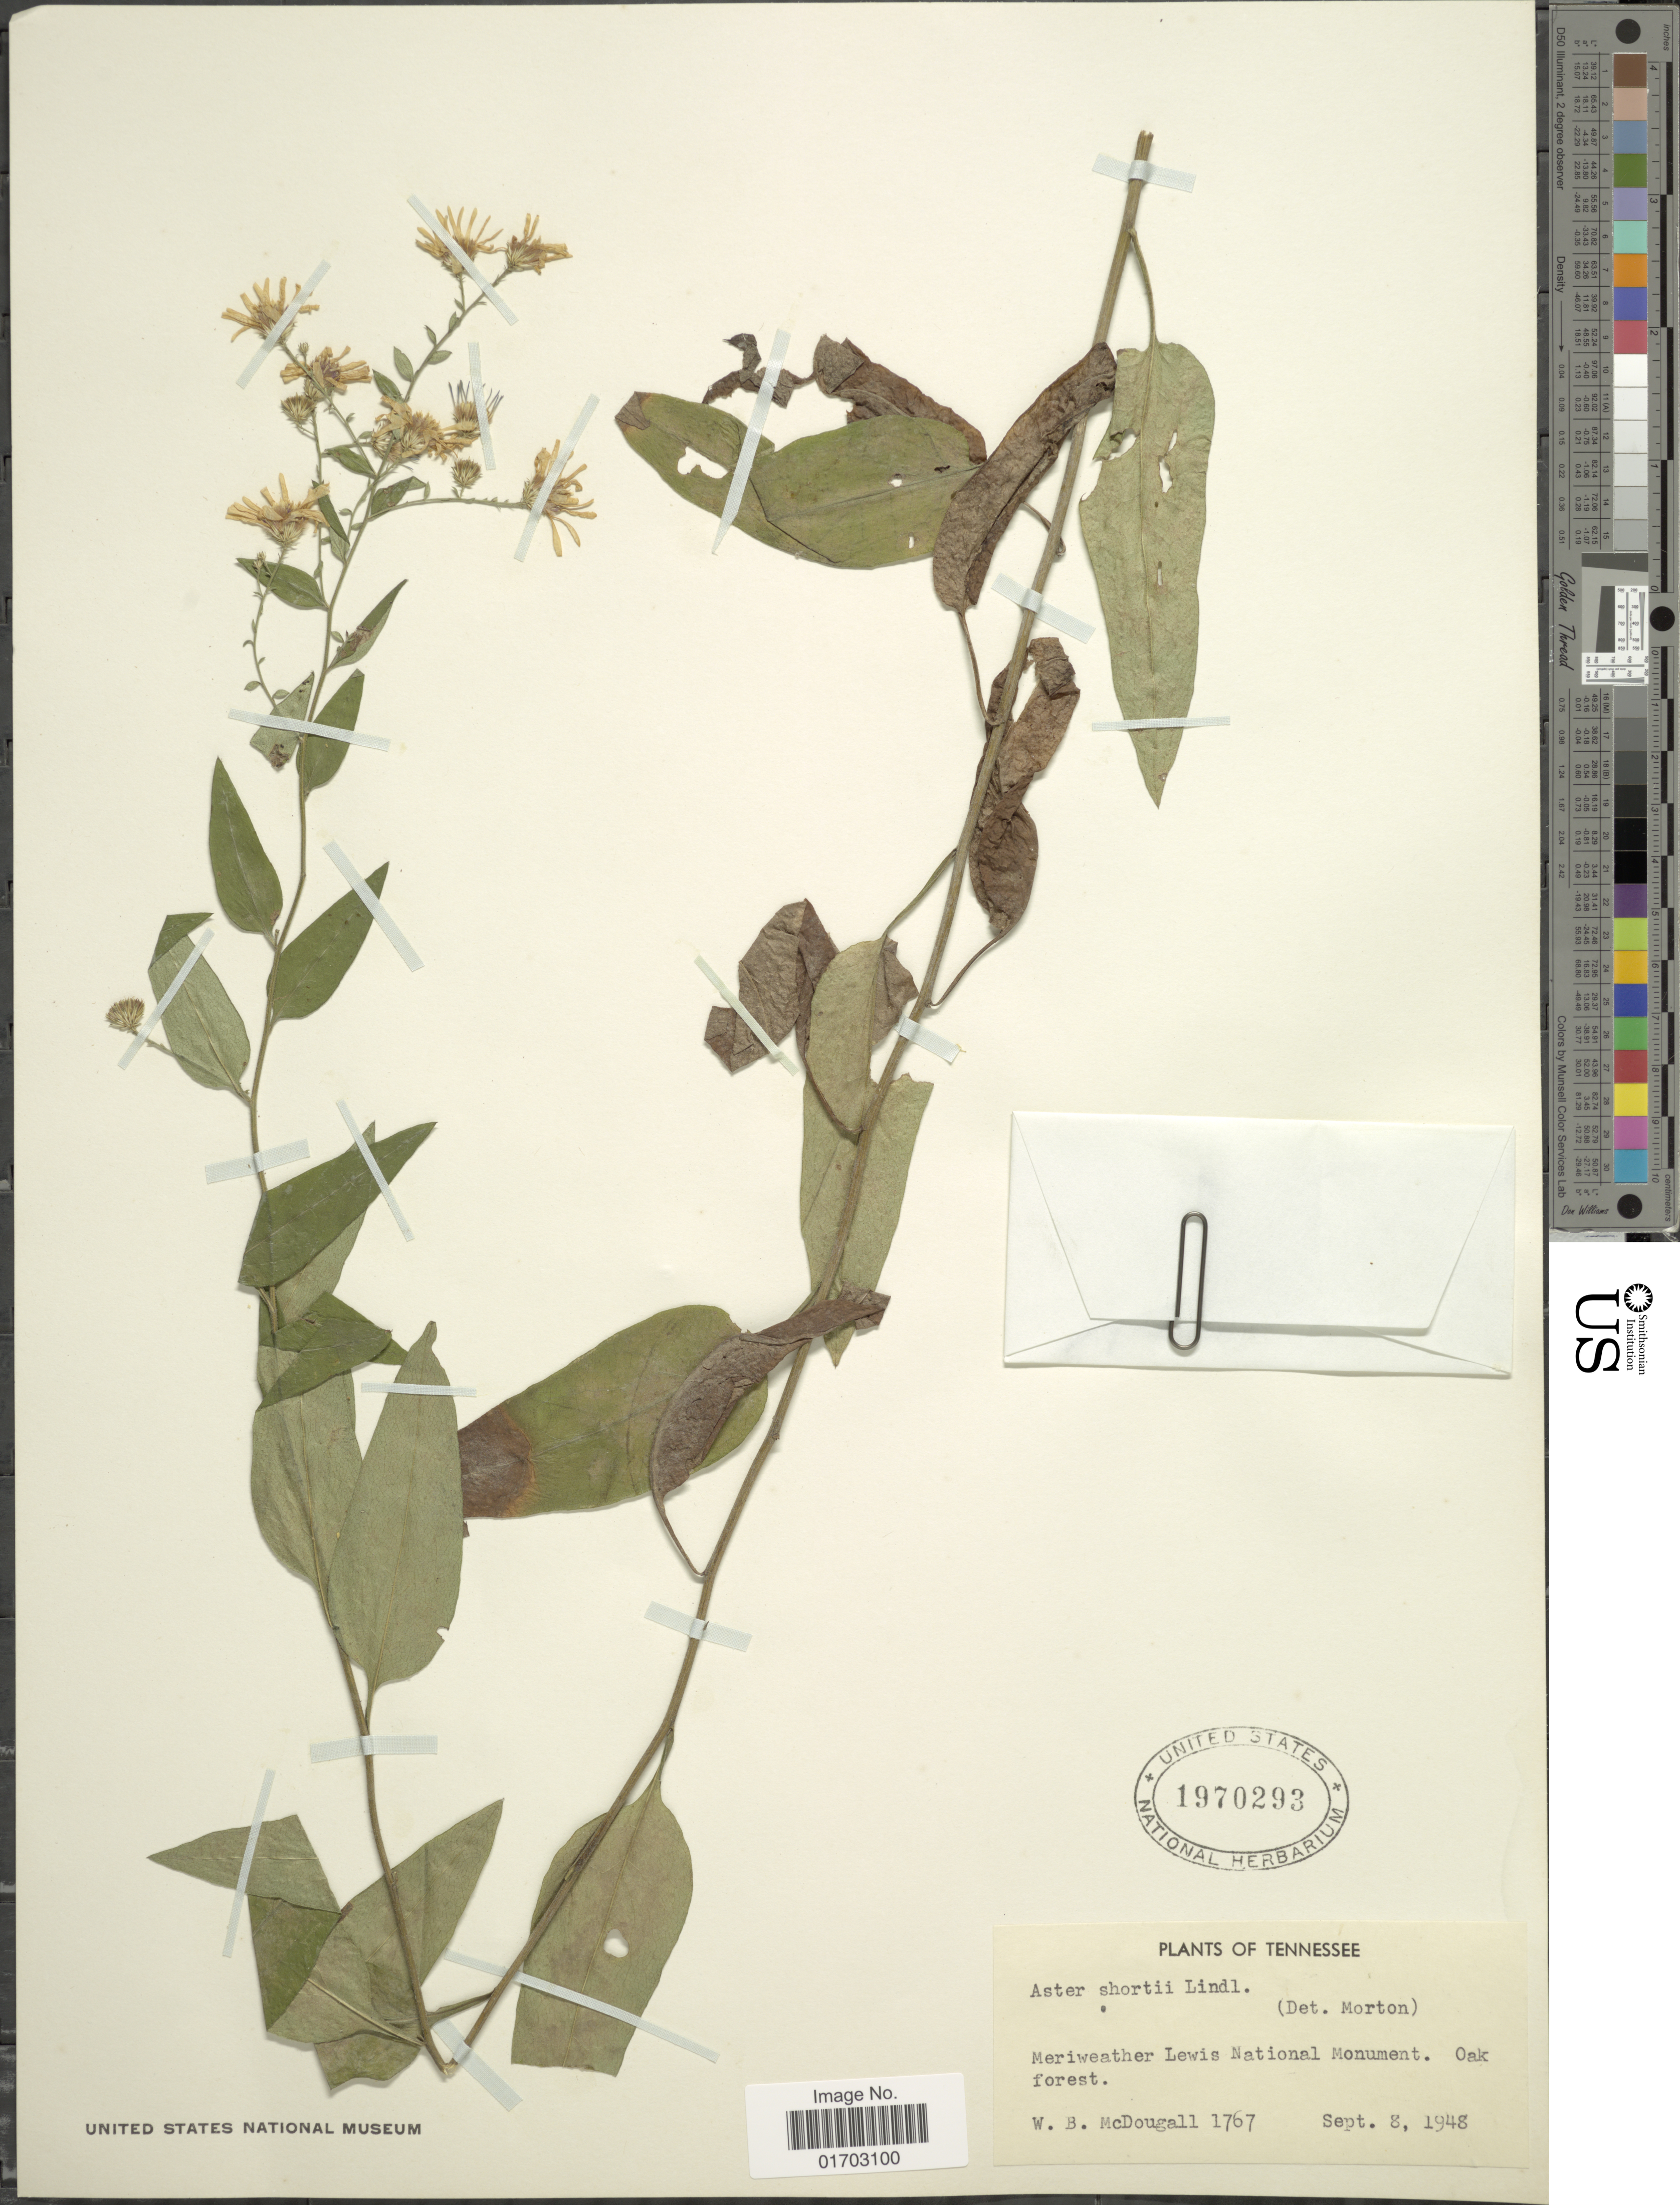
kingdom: Plantae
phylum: Tracheophyta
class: Magnoliopsida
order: Asterales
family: Asteraceae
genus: Symphyotrichum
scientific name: Symphyotrichum shortii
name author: (Lindl.) G.L. Nesom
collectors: W. B. McDougal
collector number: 1767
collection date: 1948-09-08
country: United States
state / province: Tennessee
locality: Meriweather Lewis National Monument.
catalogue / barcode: US 1970293